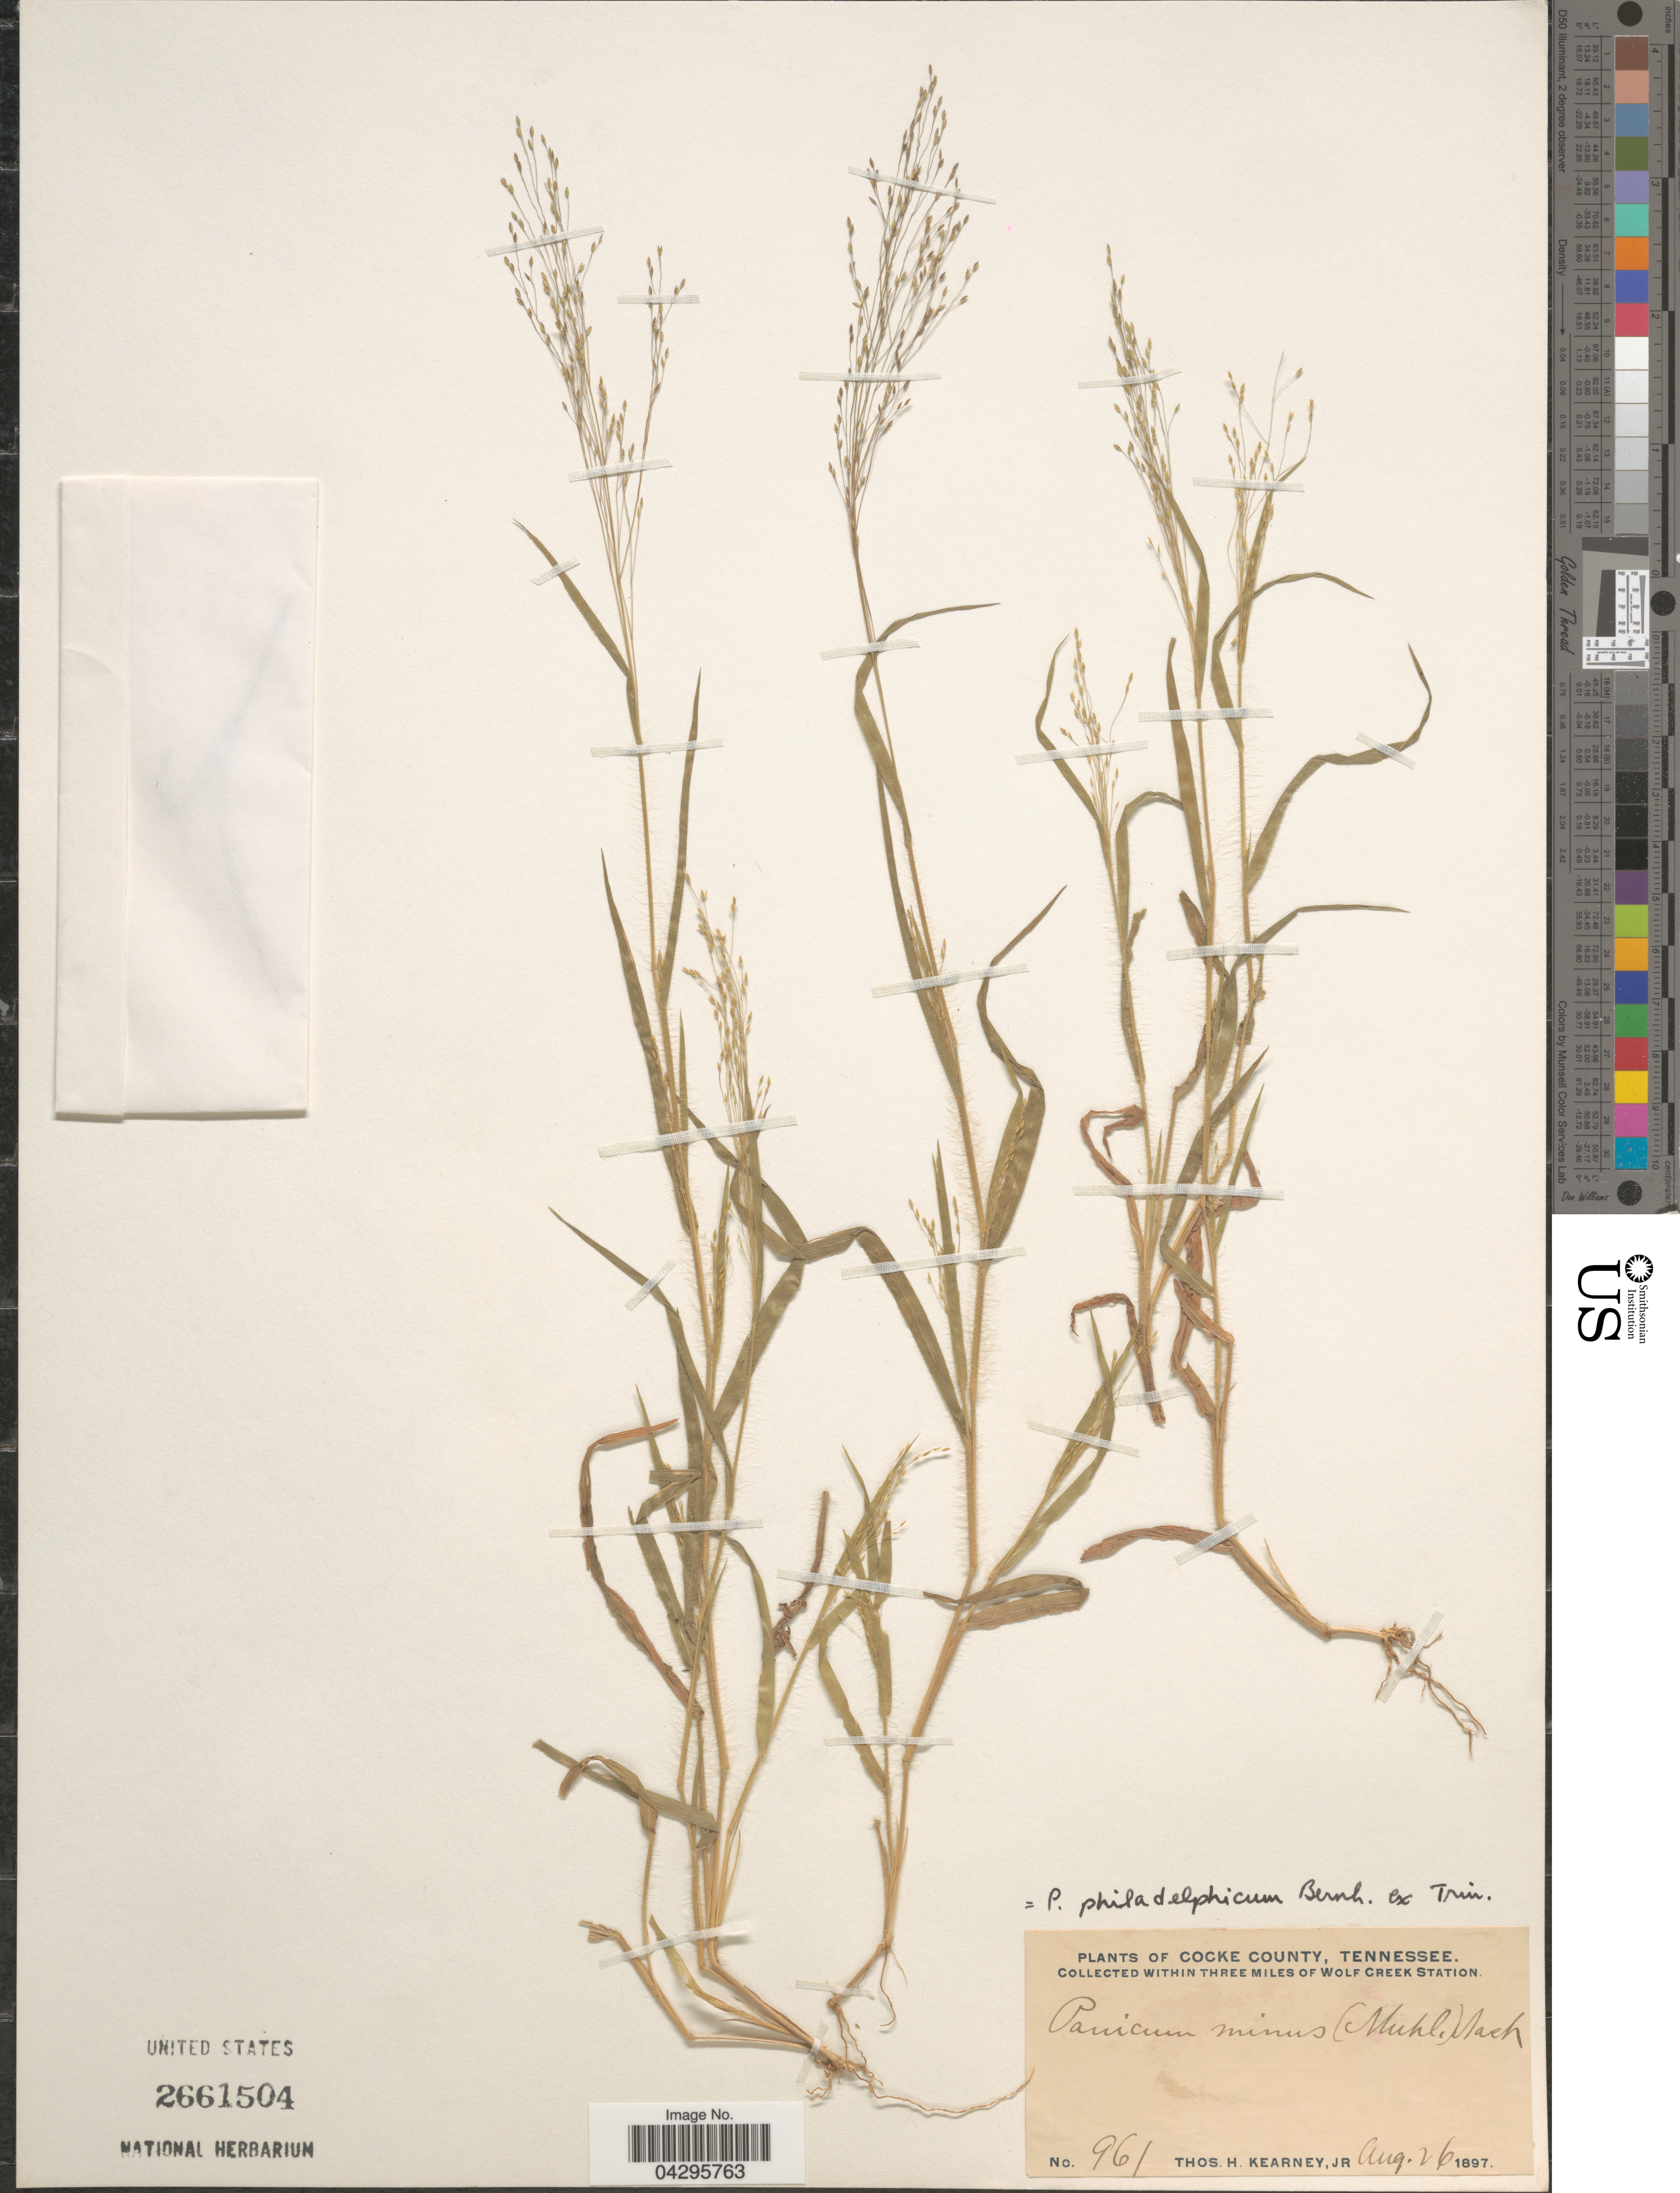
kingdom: Plantae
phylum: Tracheophyta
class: Liliopsida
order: Poales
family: Poaceae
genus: Panicum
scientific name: Panicum philadelphicum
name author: Bernh. ex Trin.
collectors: T. H. Kearney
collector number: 961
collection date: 1897-08-26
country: United States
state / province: Tennessee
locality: Cocke County. Within three miles of Wolf Creek Station.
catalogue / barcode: US 2661504